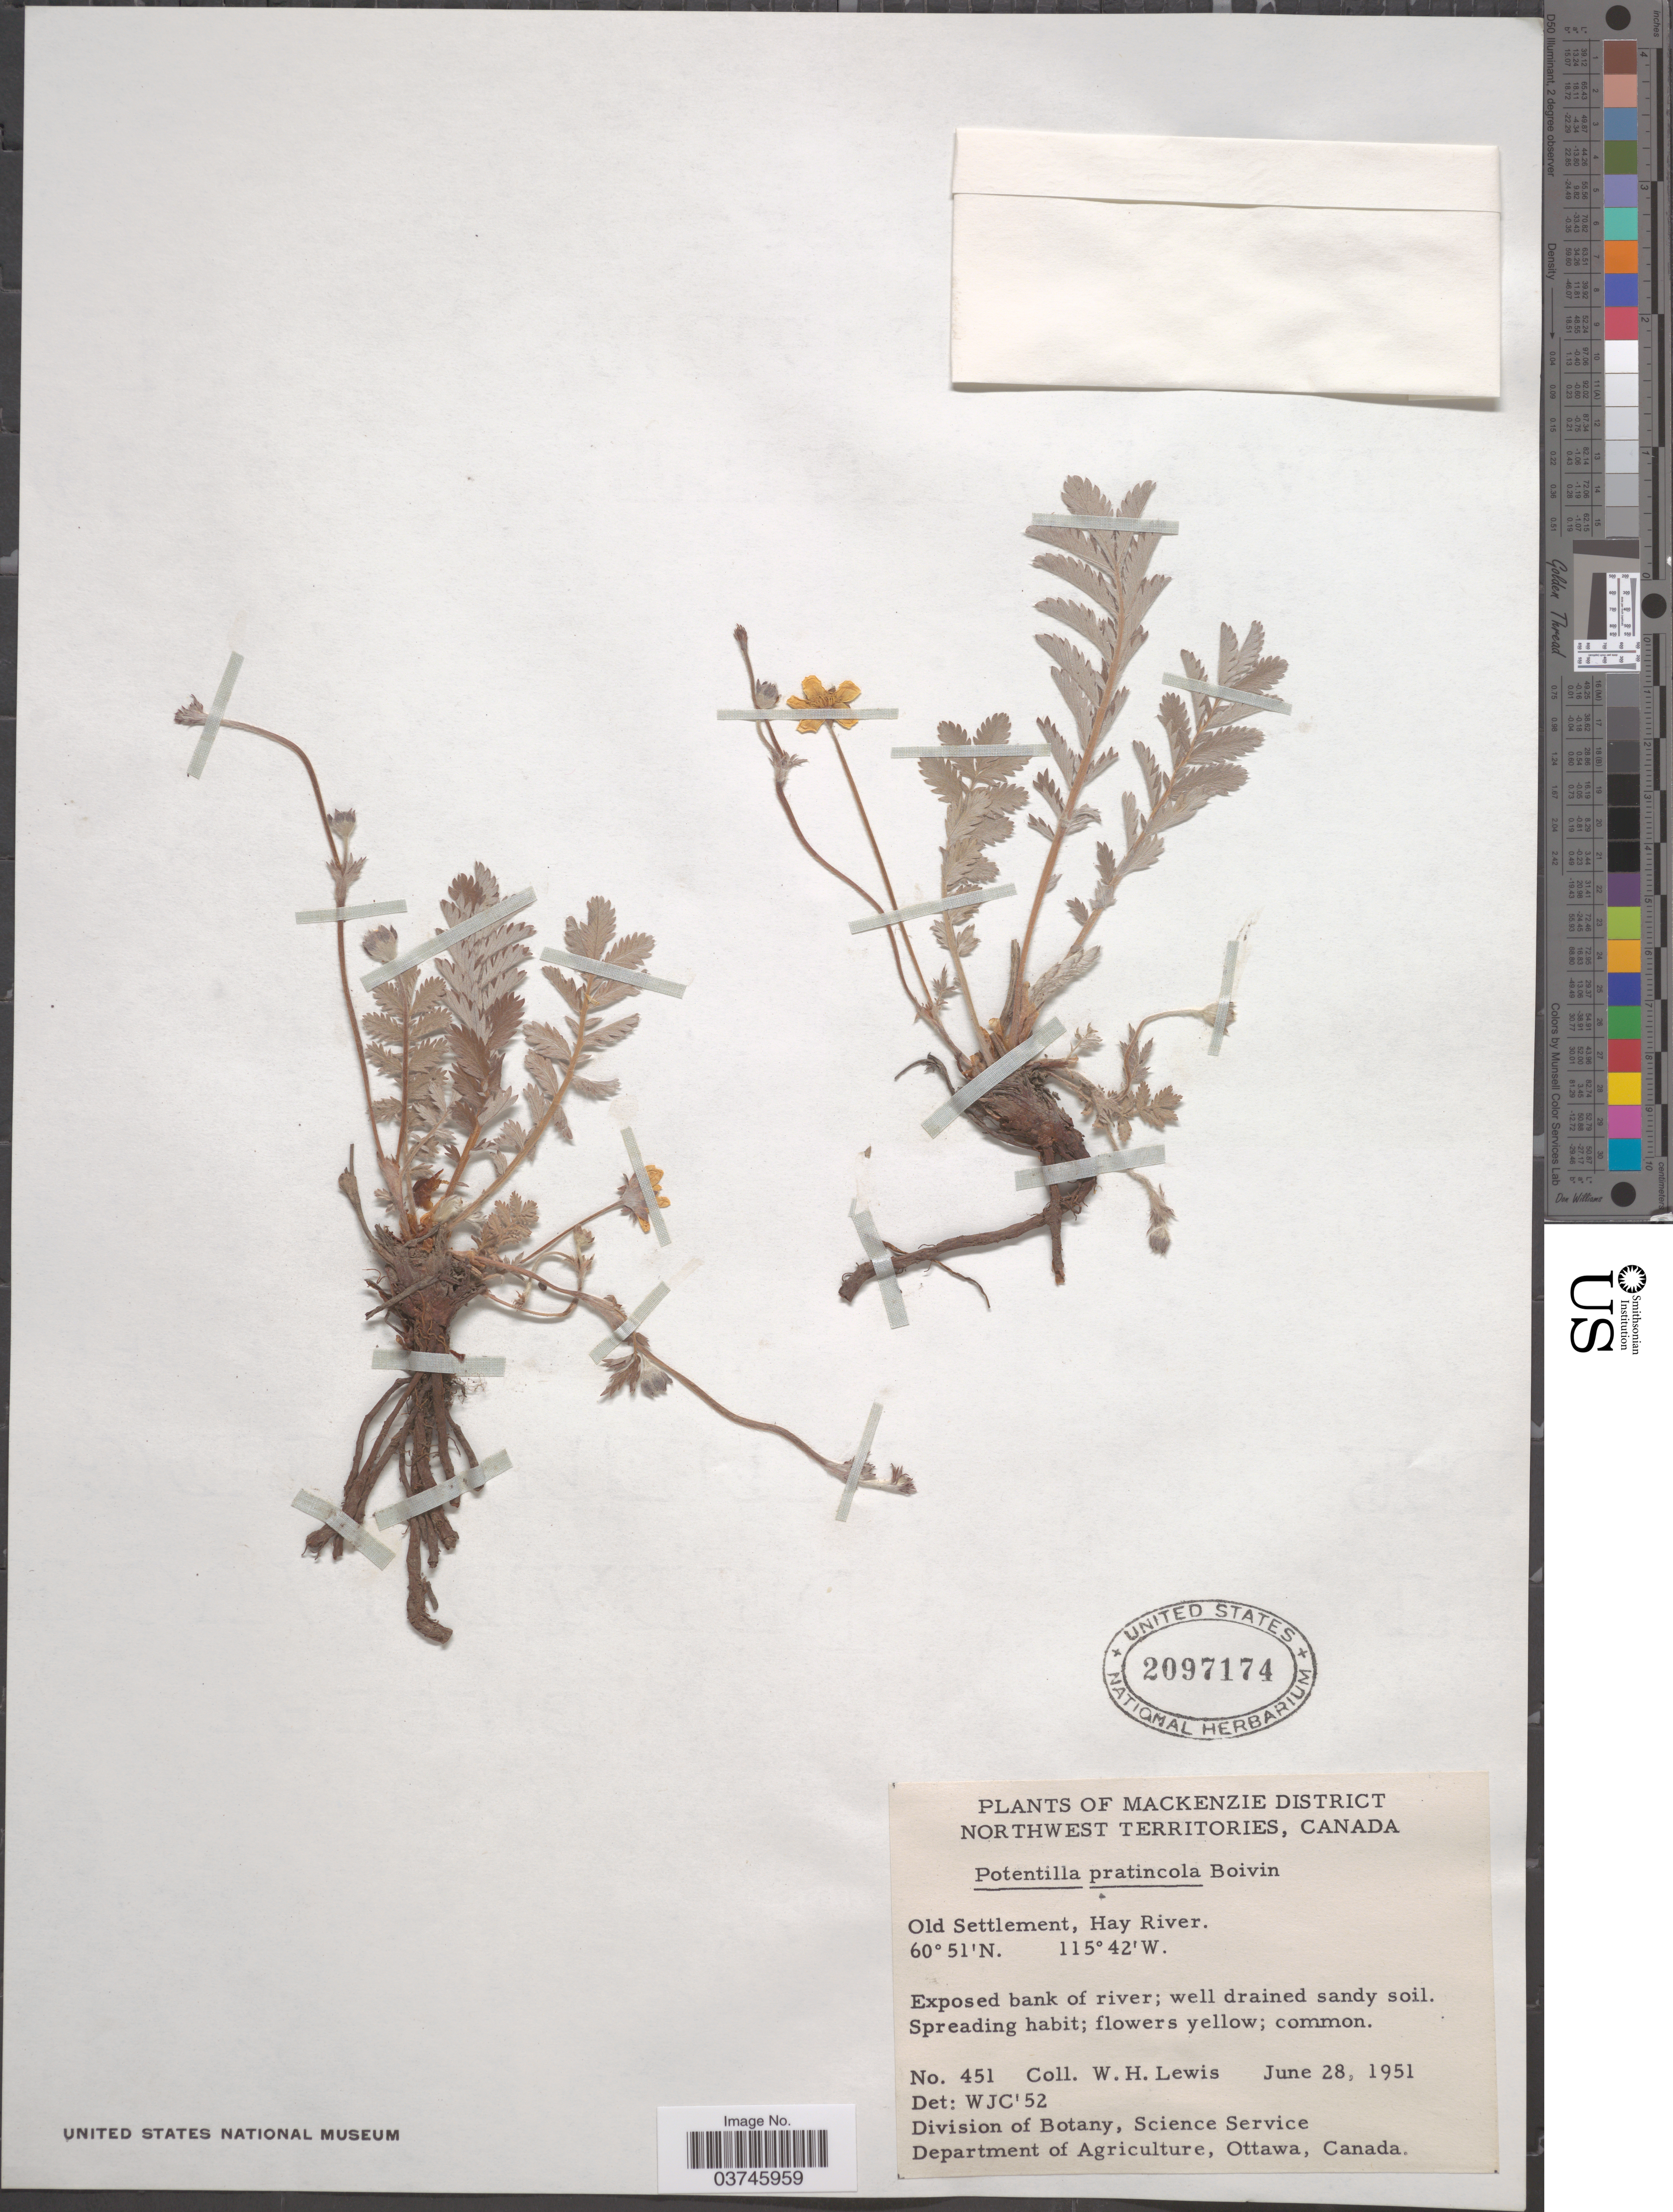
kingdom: Plantae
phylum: Tracheophyta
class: Magnoliopsida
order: Rosales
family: Rosaceae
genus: Argentina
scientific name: Argentina anserina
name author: (L.) Rydb.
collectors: W. H. Lewis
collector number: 451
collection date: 1951-06-28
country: Canada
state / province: Northwest Territories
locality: Mackenzie District. Old Settlement, Hay River.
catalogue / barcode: US 2097174